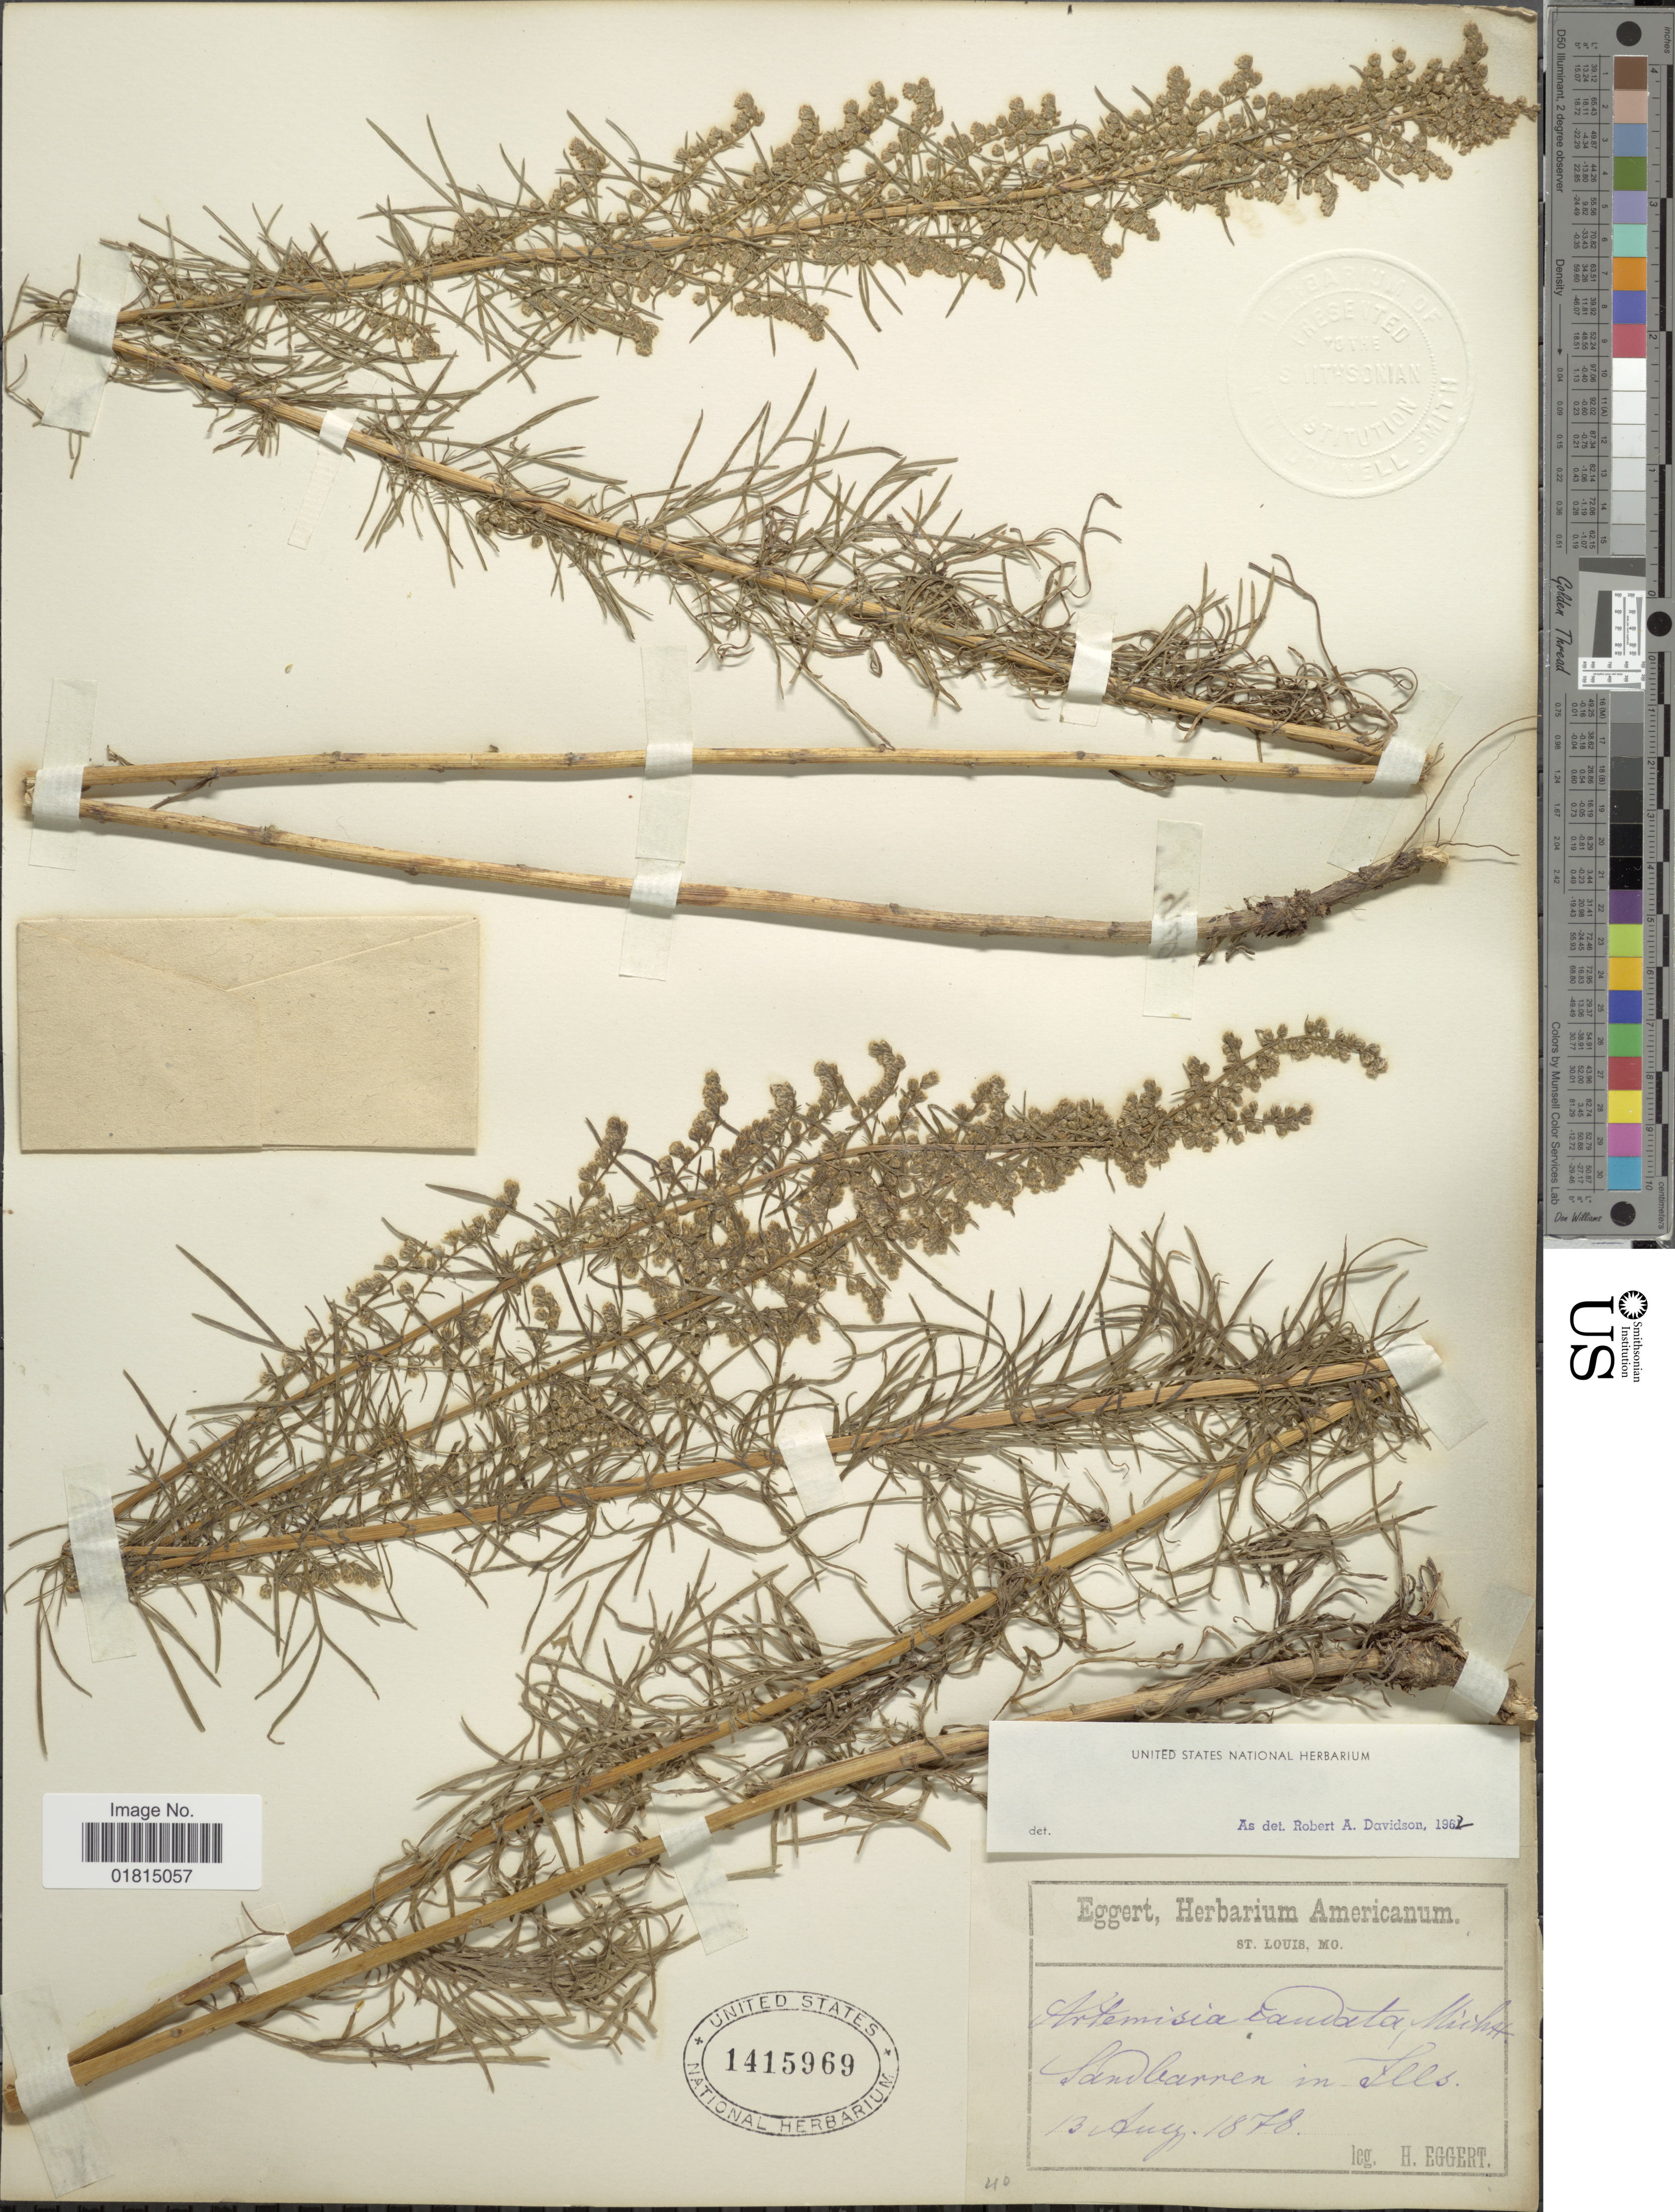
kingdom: Plantae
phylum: Tracheophyta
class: Magnoliopsida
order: Asterales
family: Asteraceae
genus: Artemisia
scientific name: Artemisia caudata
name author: Michx.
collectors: H. Eggert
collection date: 1878-08-13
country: United States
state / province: Illinois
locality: San barren in Ills.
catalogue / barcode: US 1415969